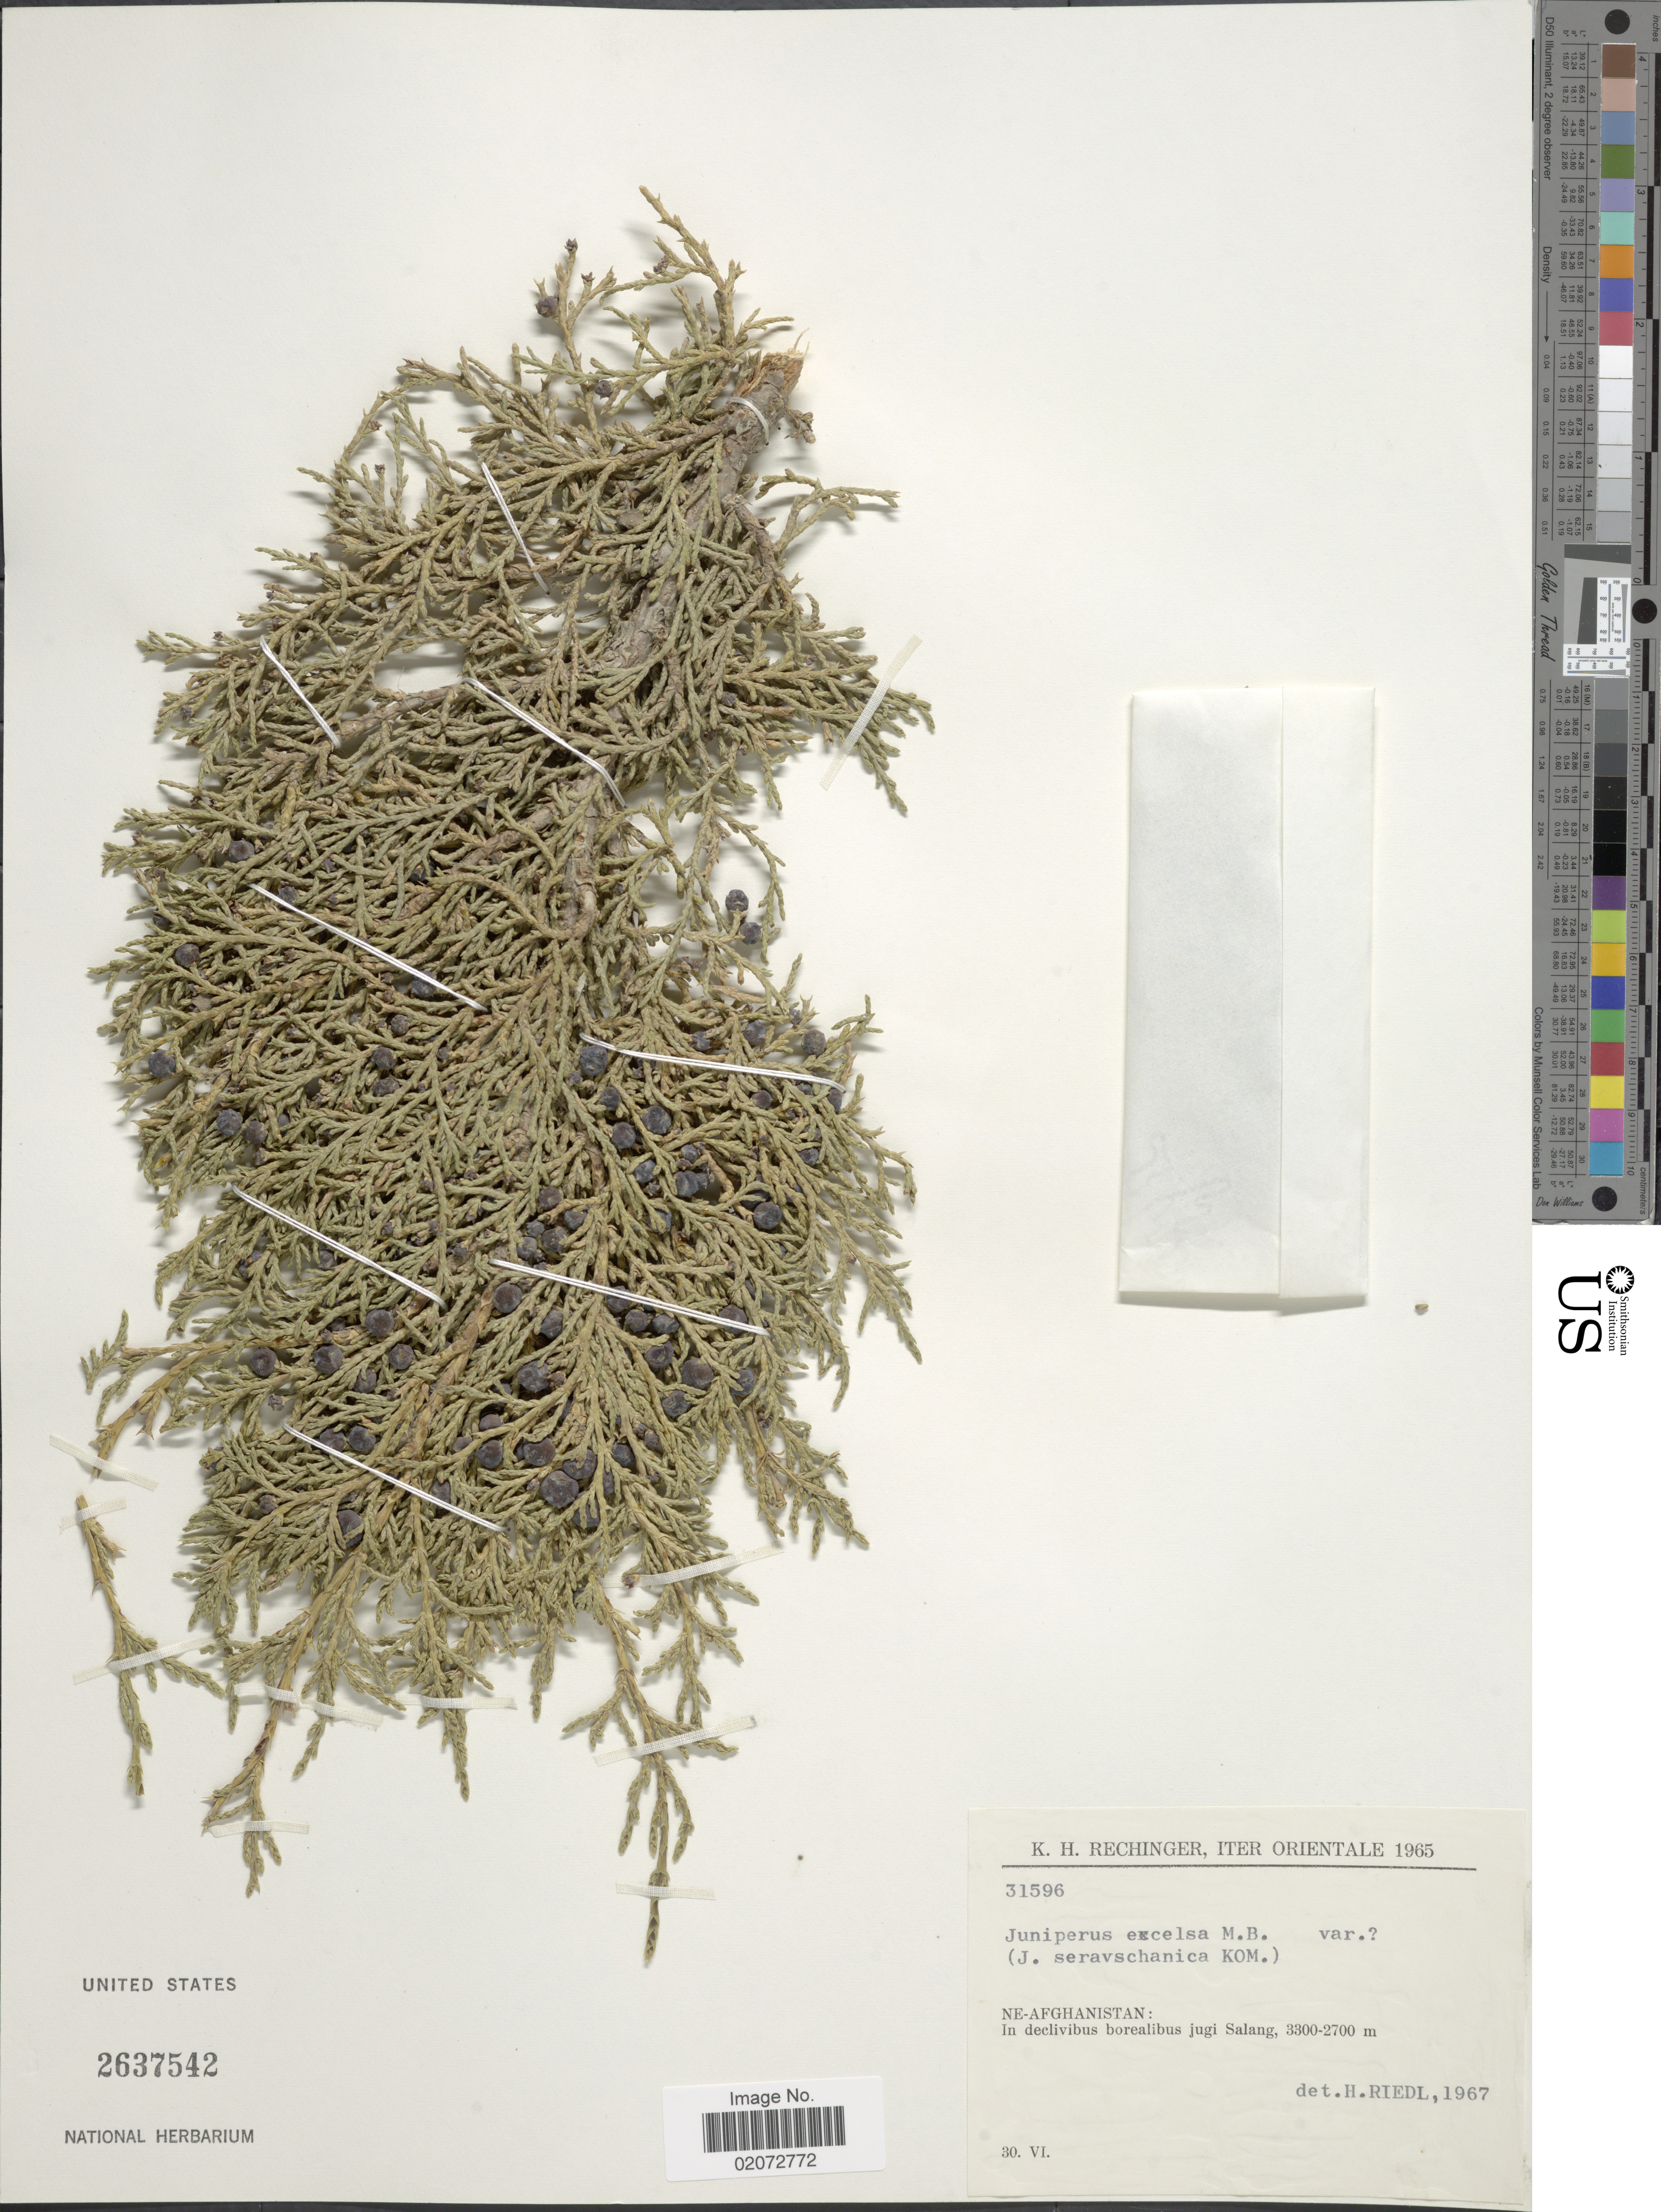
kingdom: Plantae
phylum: Tracheophyta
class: Pinopsida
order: Pinales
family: Cupressaceae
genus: Juniperus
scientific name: Juniperus excelsa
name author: M. Bieb.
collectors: K. H. Rechinger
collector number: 31596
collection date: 1965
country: Afghanistan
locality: NE-Afghanistan, in declivibus borealibus jugi Salang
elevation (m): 2700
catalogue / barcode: US 2637542